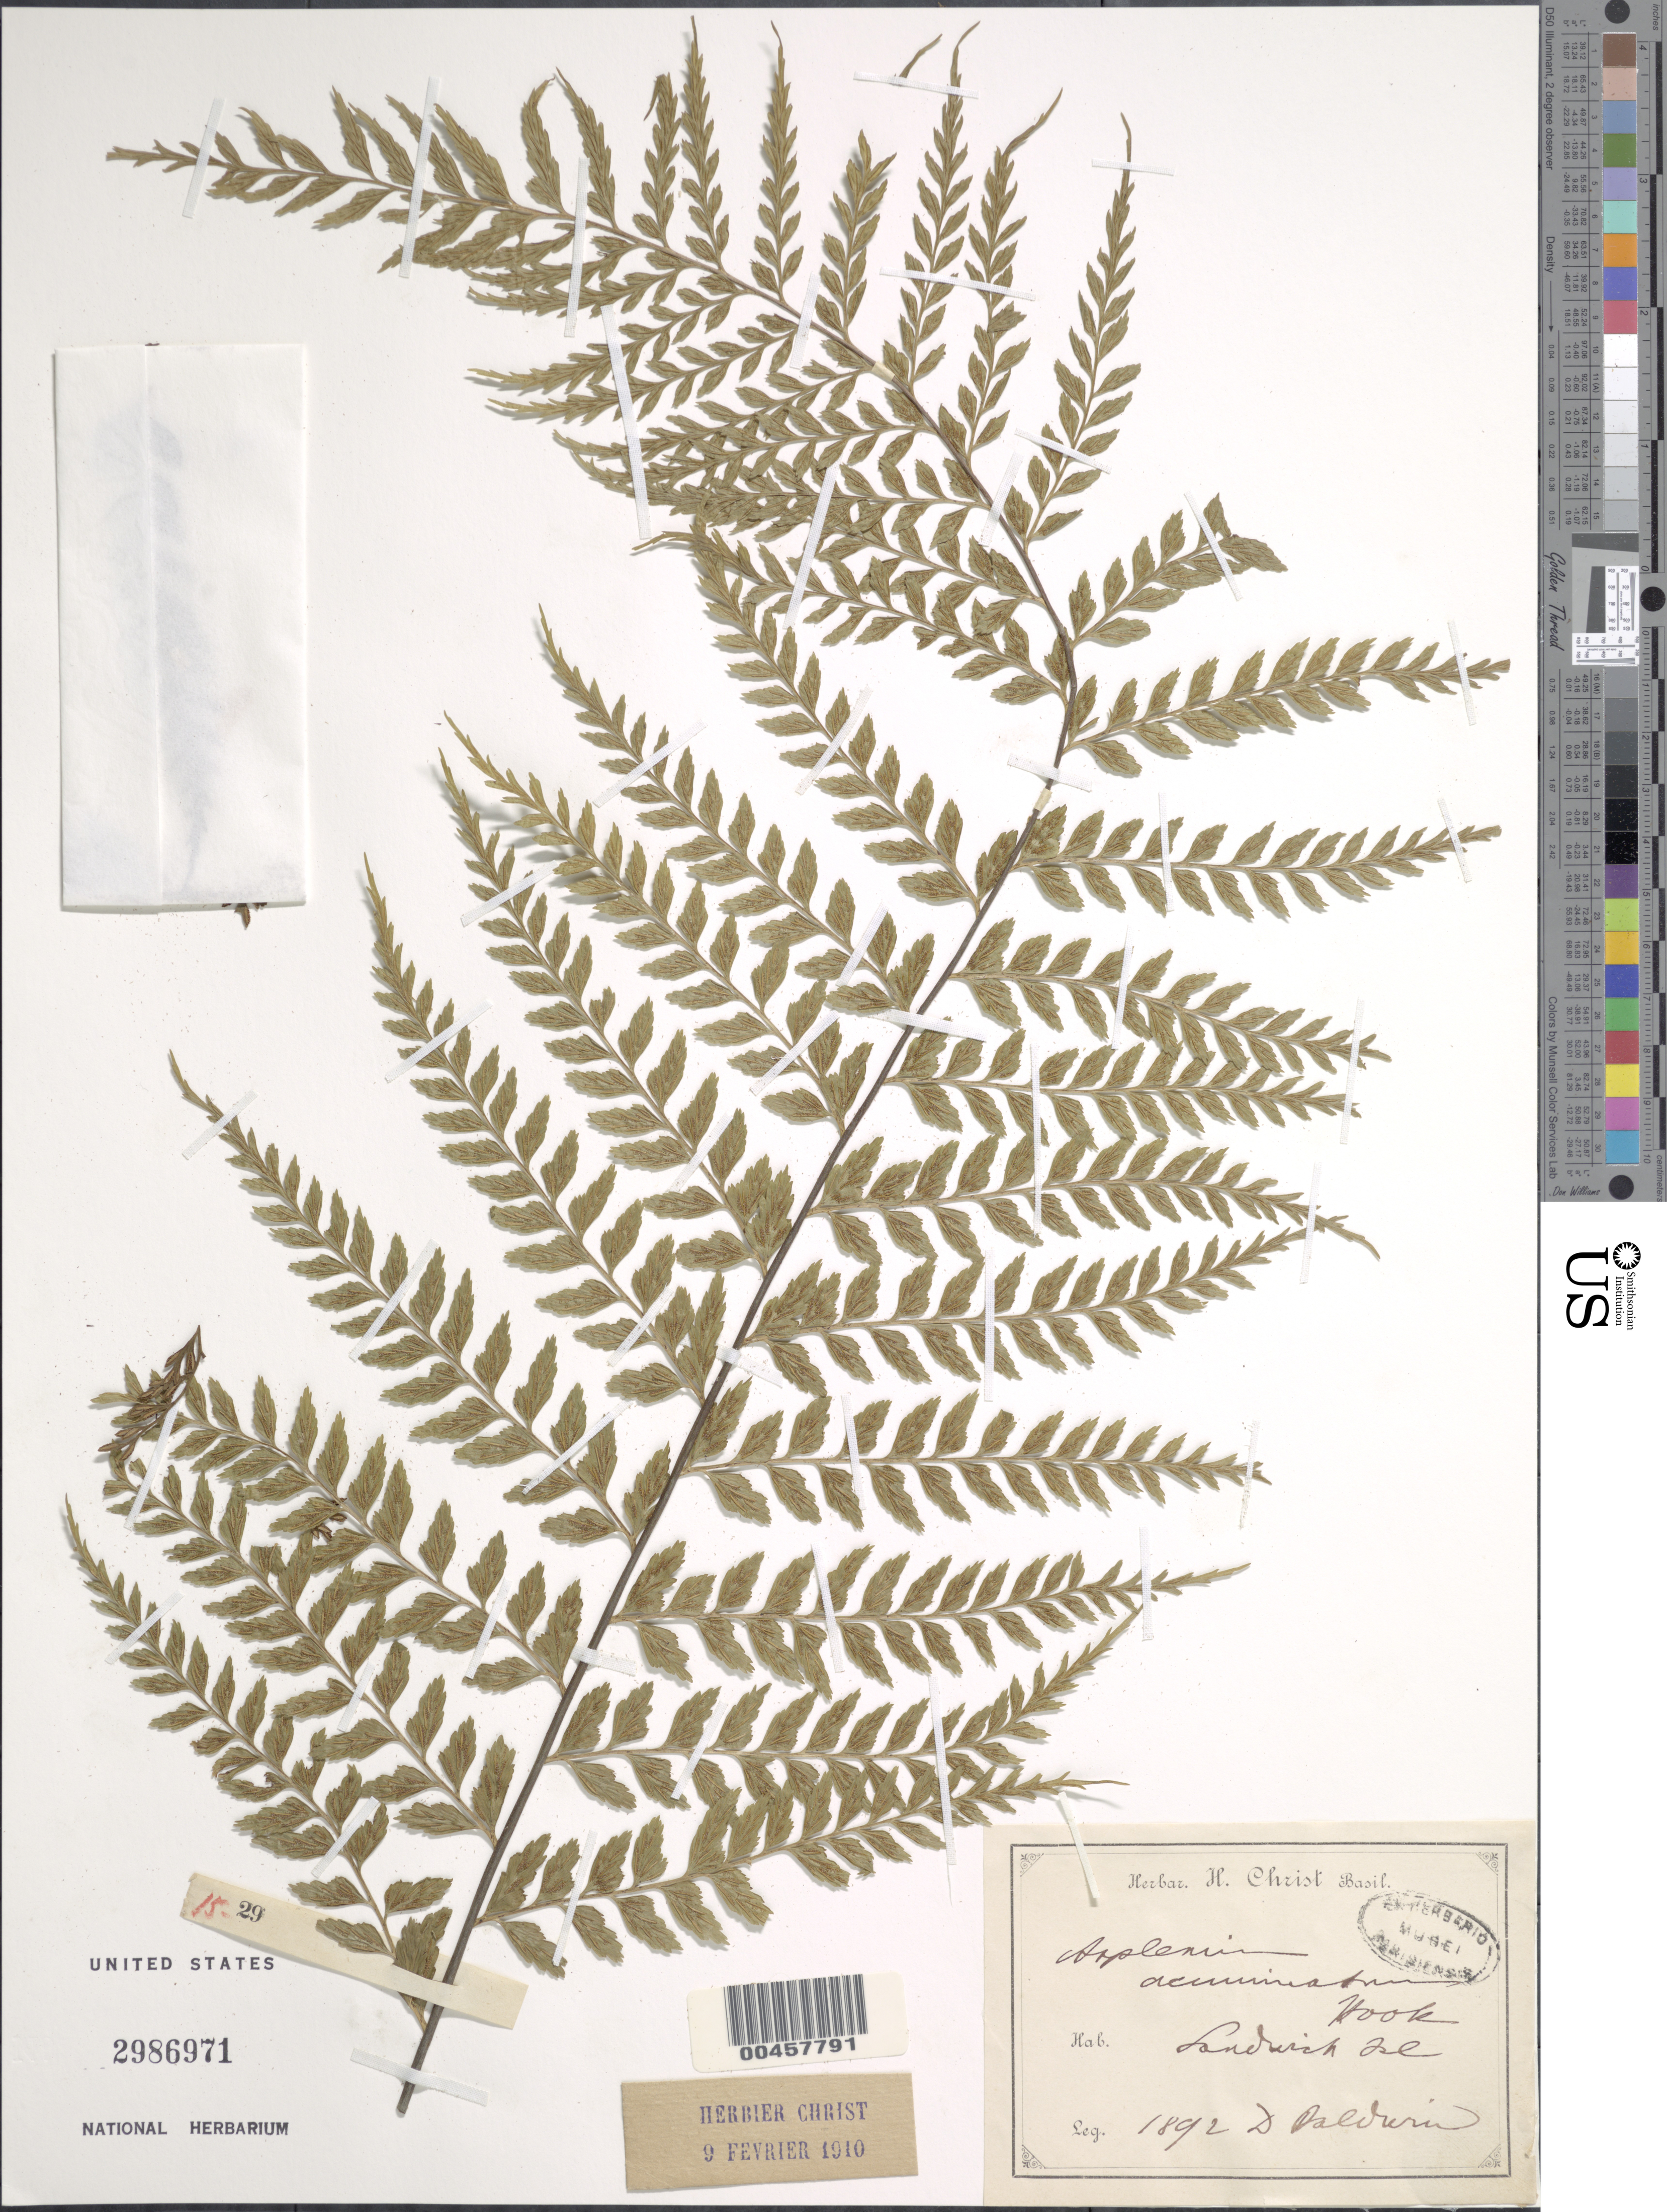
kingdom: Plantae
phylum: Tracheophyta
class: Polypodiopsida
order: Polypodiales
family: Aspleniaceae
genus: Asplenium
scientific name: Asplenium acuminatum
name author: Hook. & Arn.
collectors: D. Baldwin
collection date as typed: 1892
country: United States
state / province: Hawaii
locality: Sandwich Islands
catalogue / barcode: US 2986971